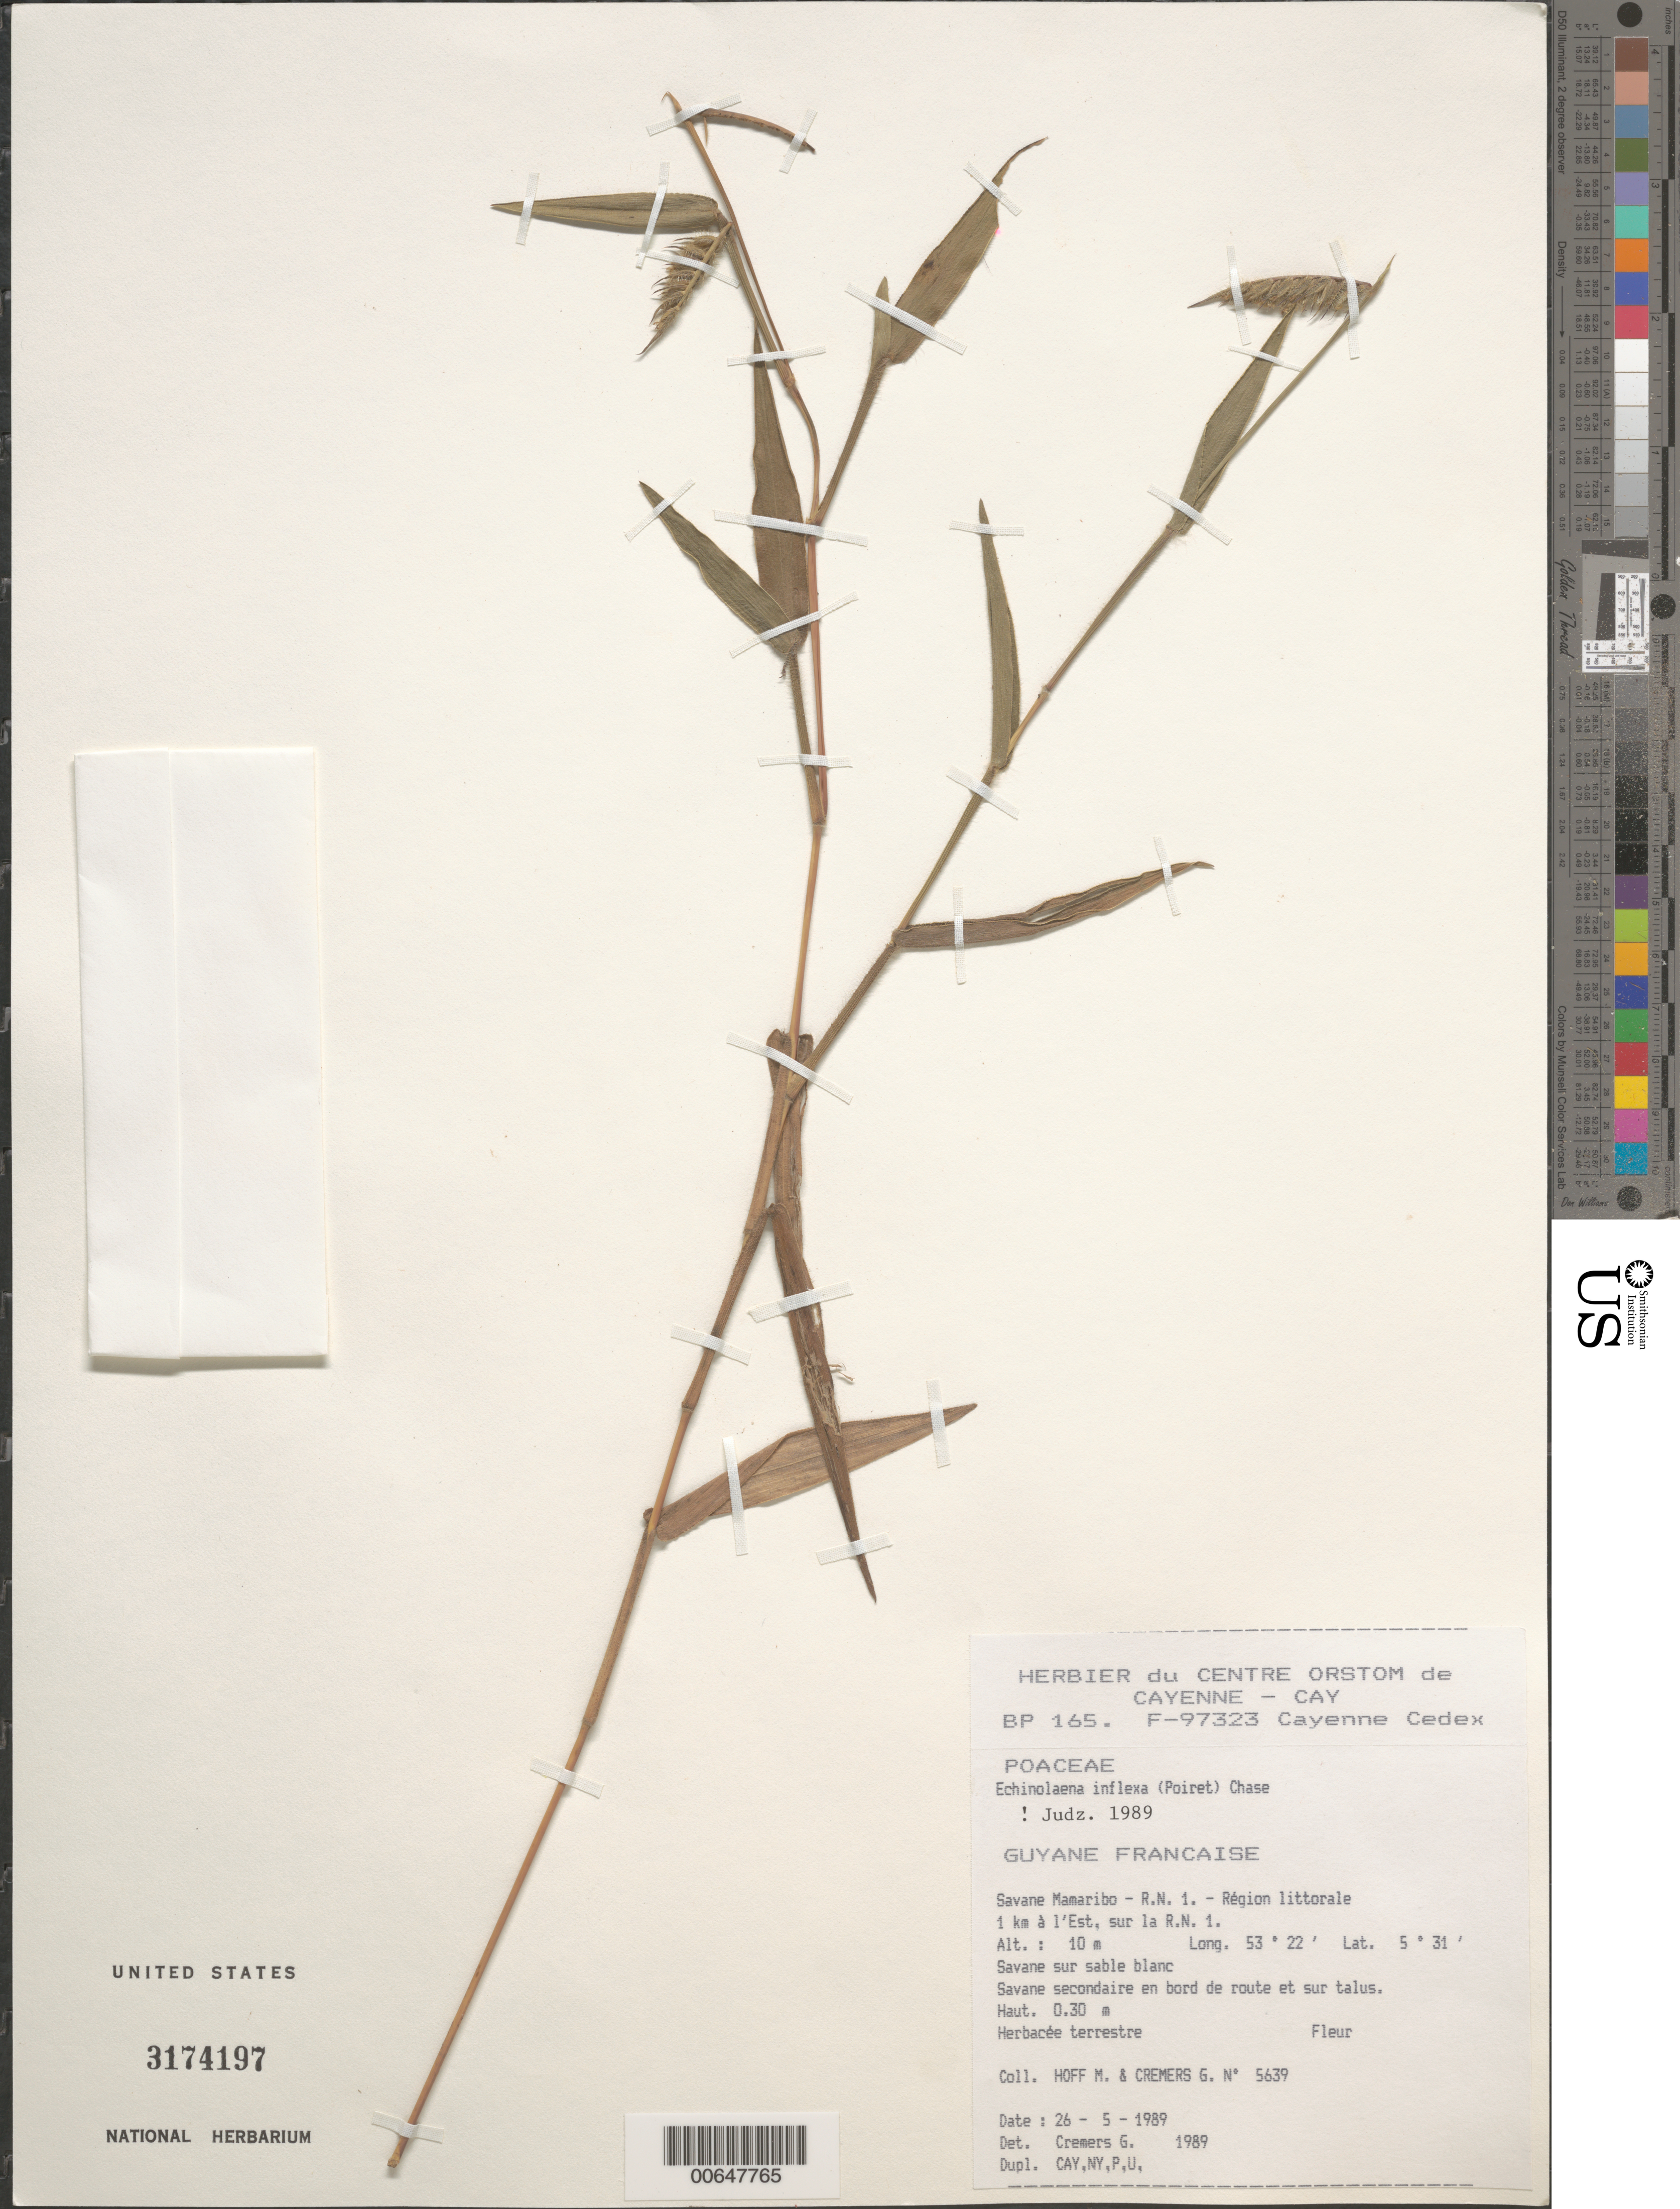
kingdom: Plantae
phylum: Tracheophyta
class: Liliopsida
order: Poales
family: Poaceae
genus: Echinolaena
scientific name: Echinolaena inflexa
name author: (Poir.) Chase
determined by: Judziewicz, E. J.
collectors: M. Hoff & G. Cremers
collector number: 5639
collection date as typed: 26-May-89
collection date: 1989-05-26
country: French Guiana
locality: Savane Mamaribo, R.N. 1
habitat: Savanna on white sand; secondary savanna along road and talus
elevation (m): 10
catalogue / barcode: US 3174197